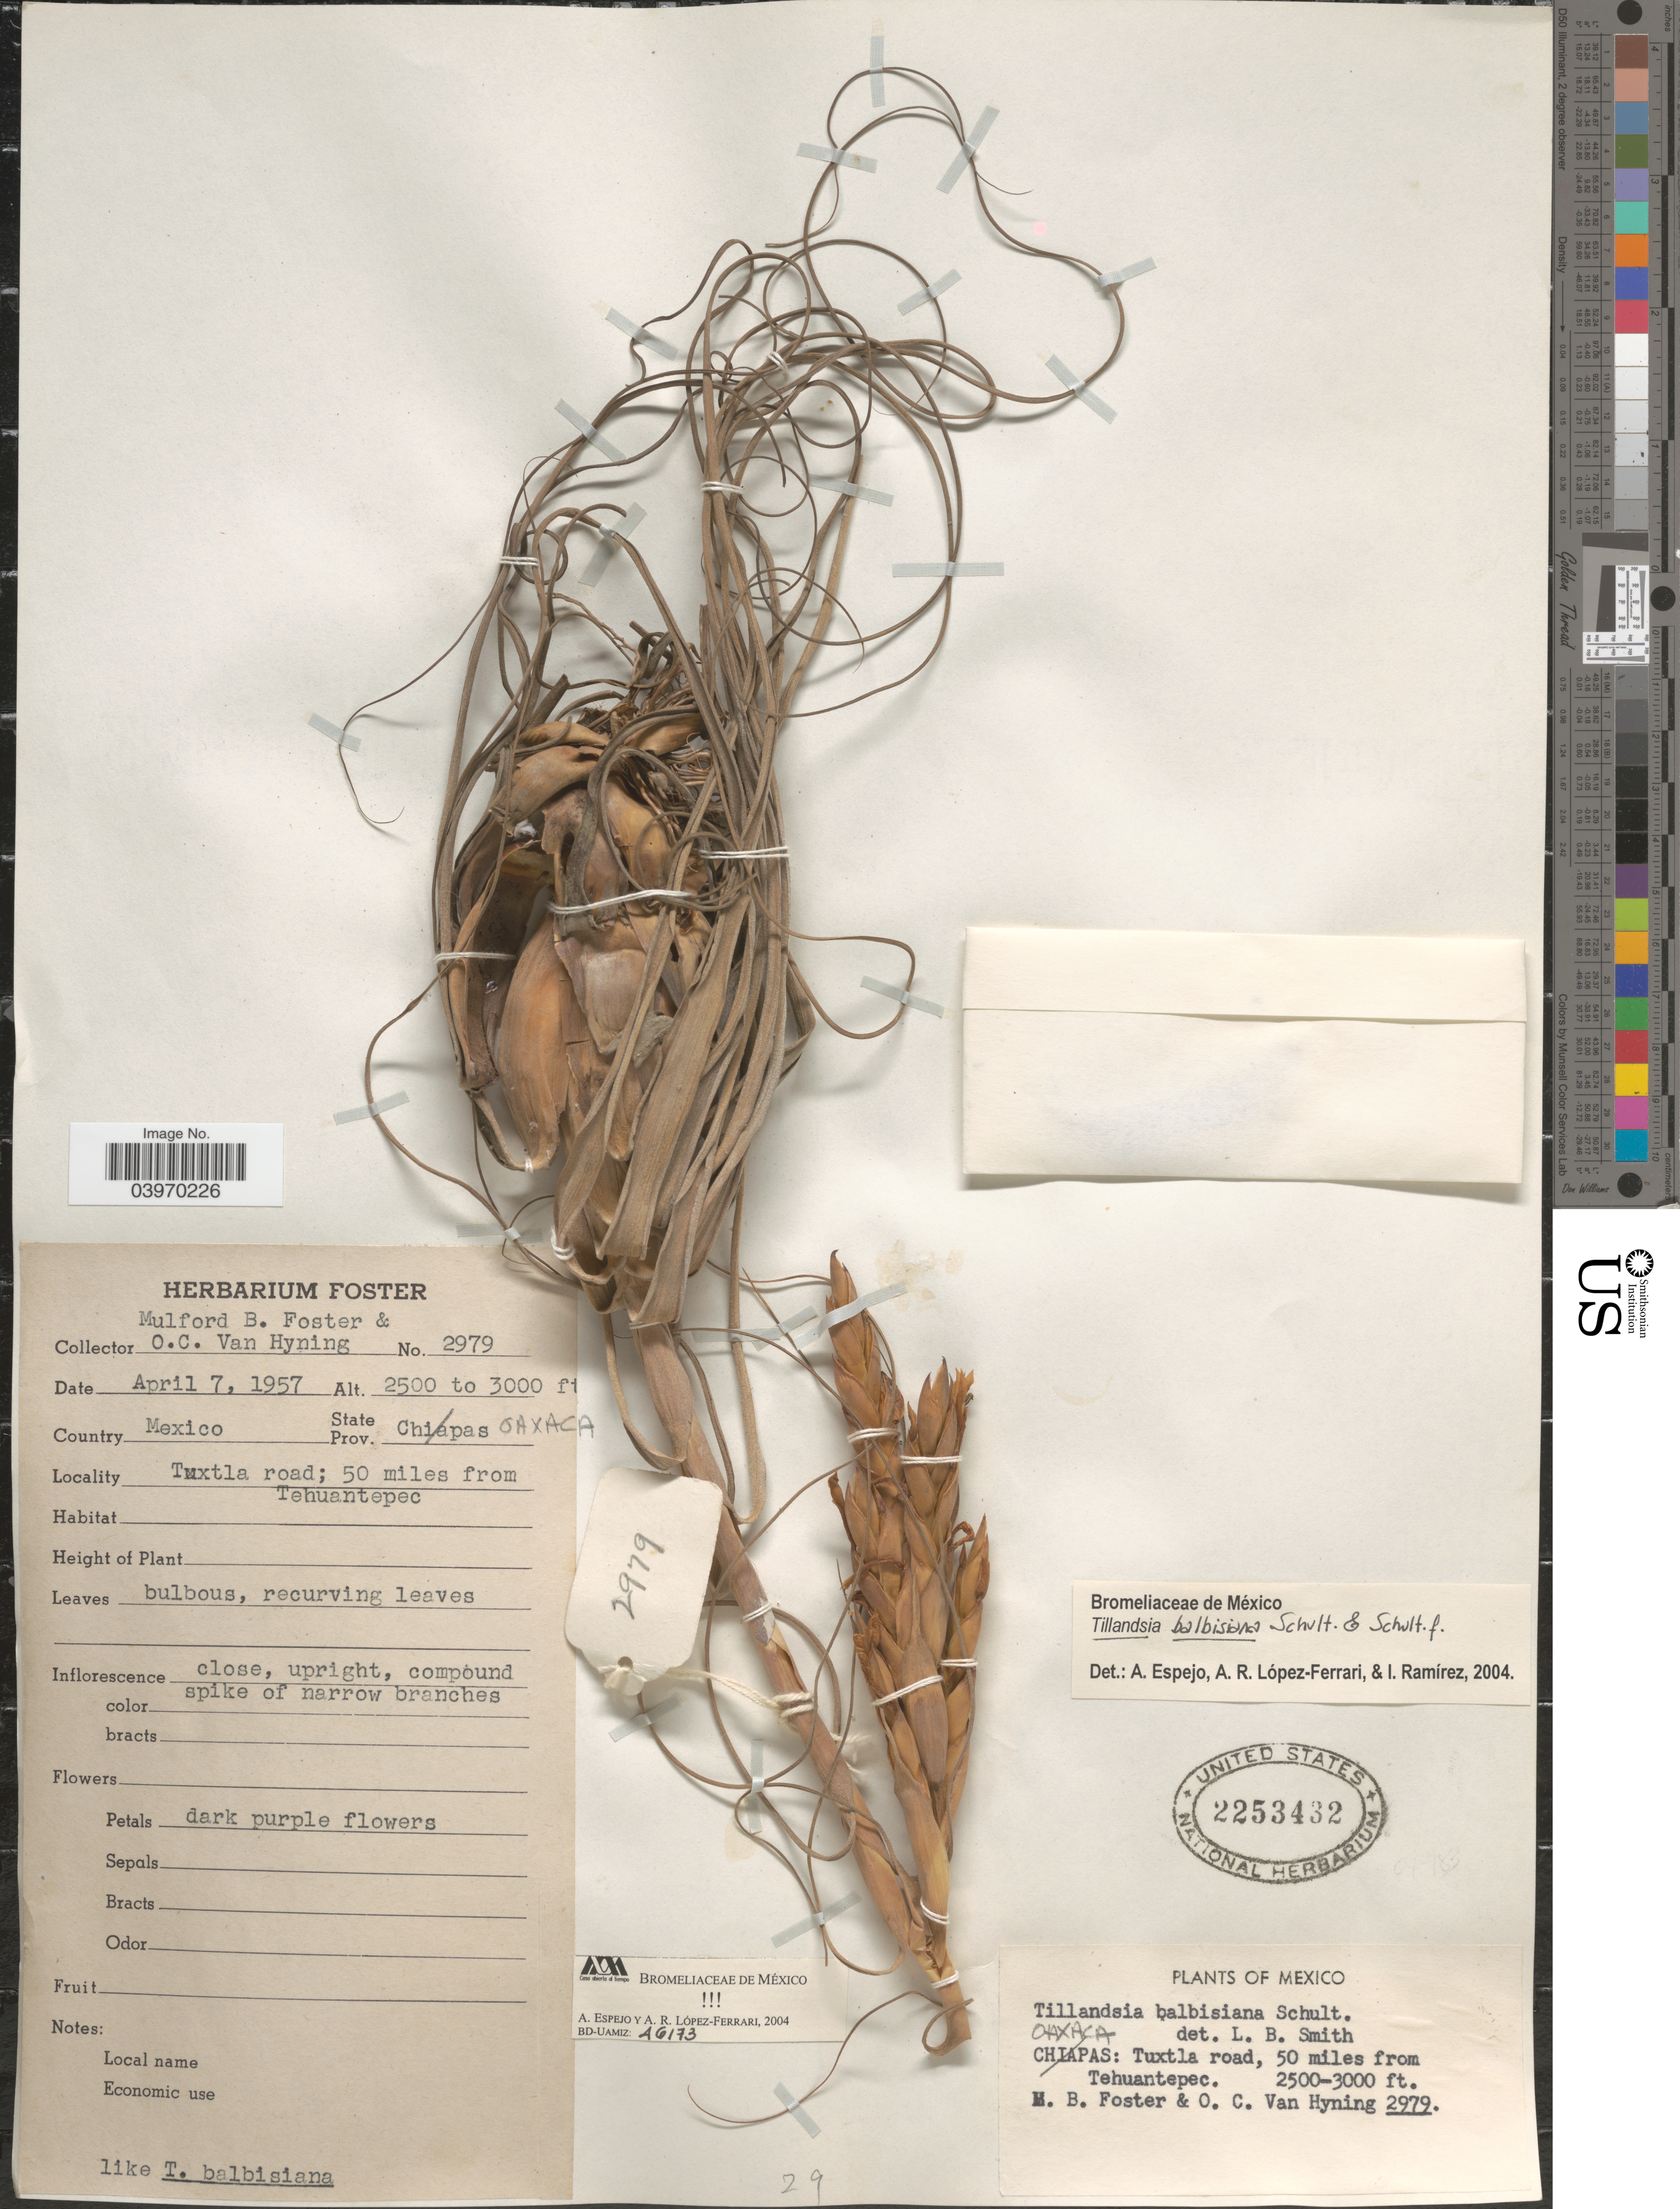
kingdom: Plantae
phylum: Tracheophyta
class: Liliopsida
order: Poales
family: Bromeliaceae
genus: Tillandsia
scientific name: Tillandsia balbisiana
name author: Schult. f.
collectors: M. B. Foster & O. Van Hyning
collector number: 2979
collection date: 1957-04-07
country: Mexico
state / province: Oaxaca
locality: Tuxtla road; 50 miles from Tehuantepec.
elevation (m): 762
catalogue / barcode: US 2253432